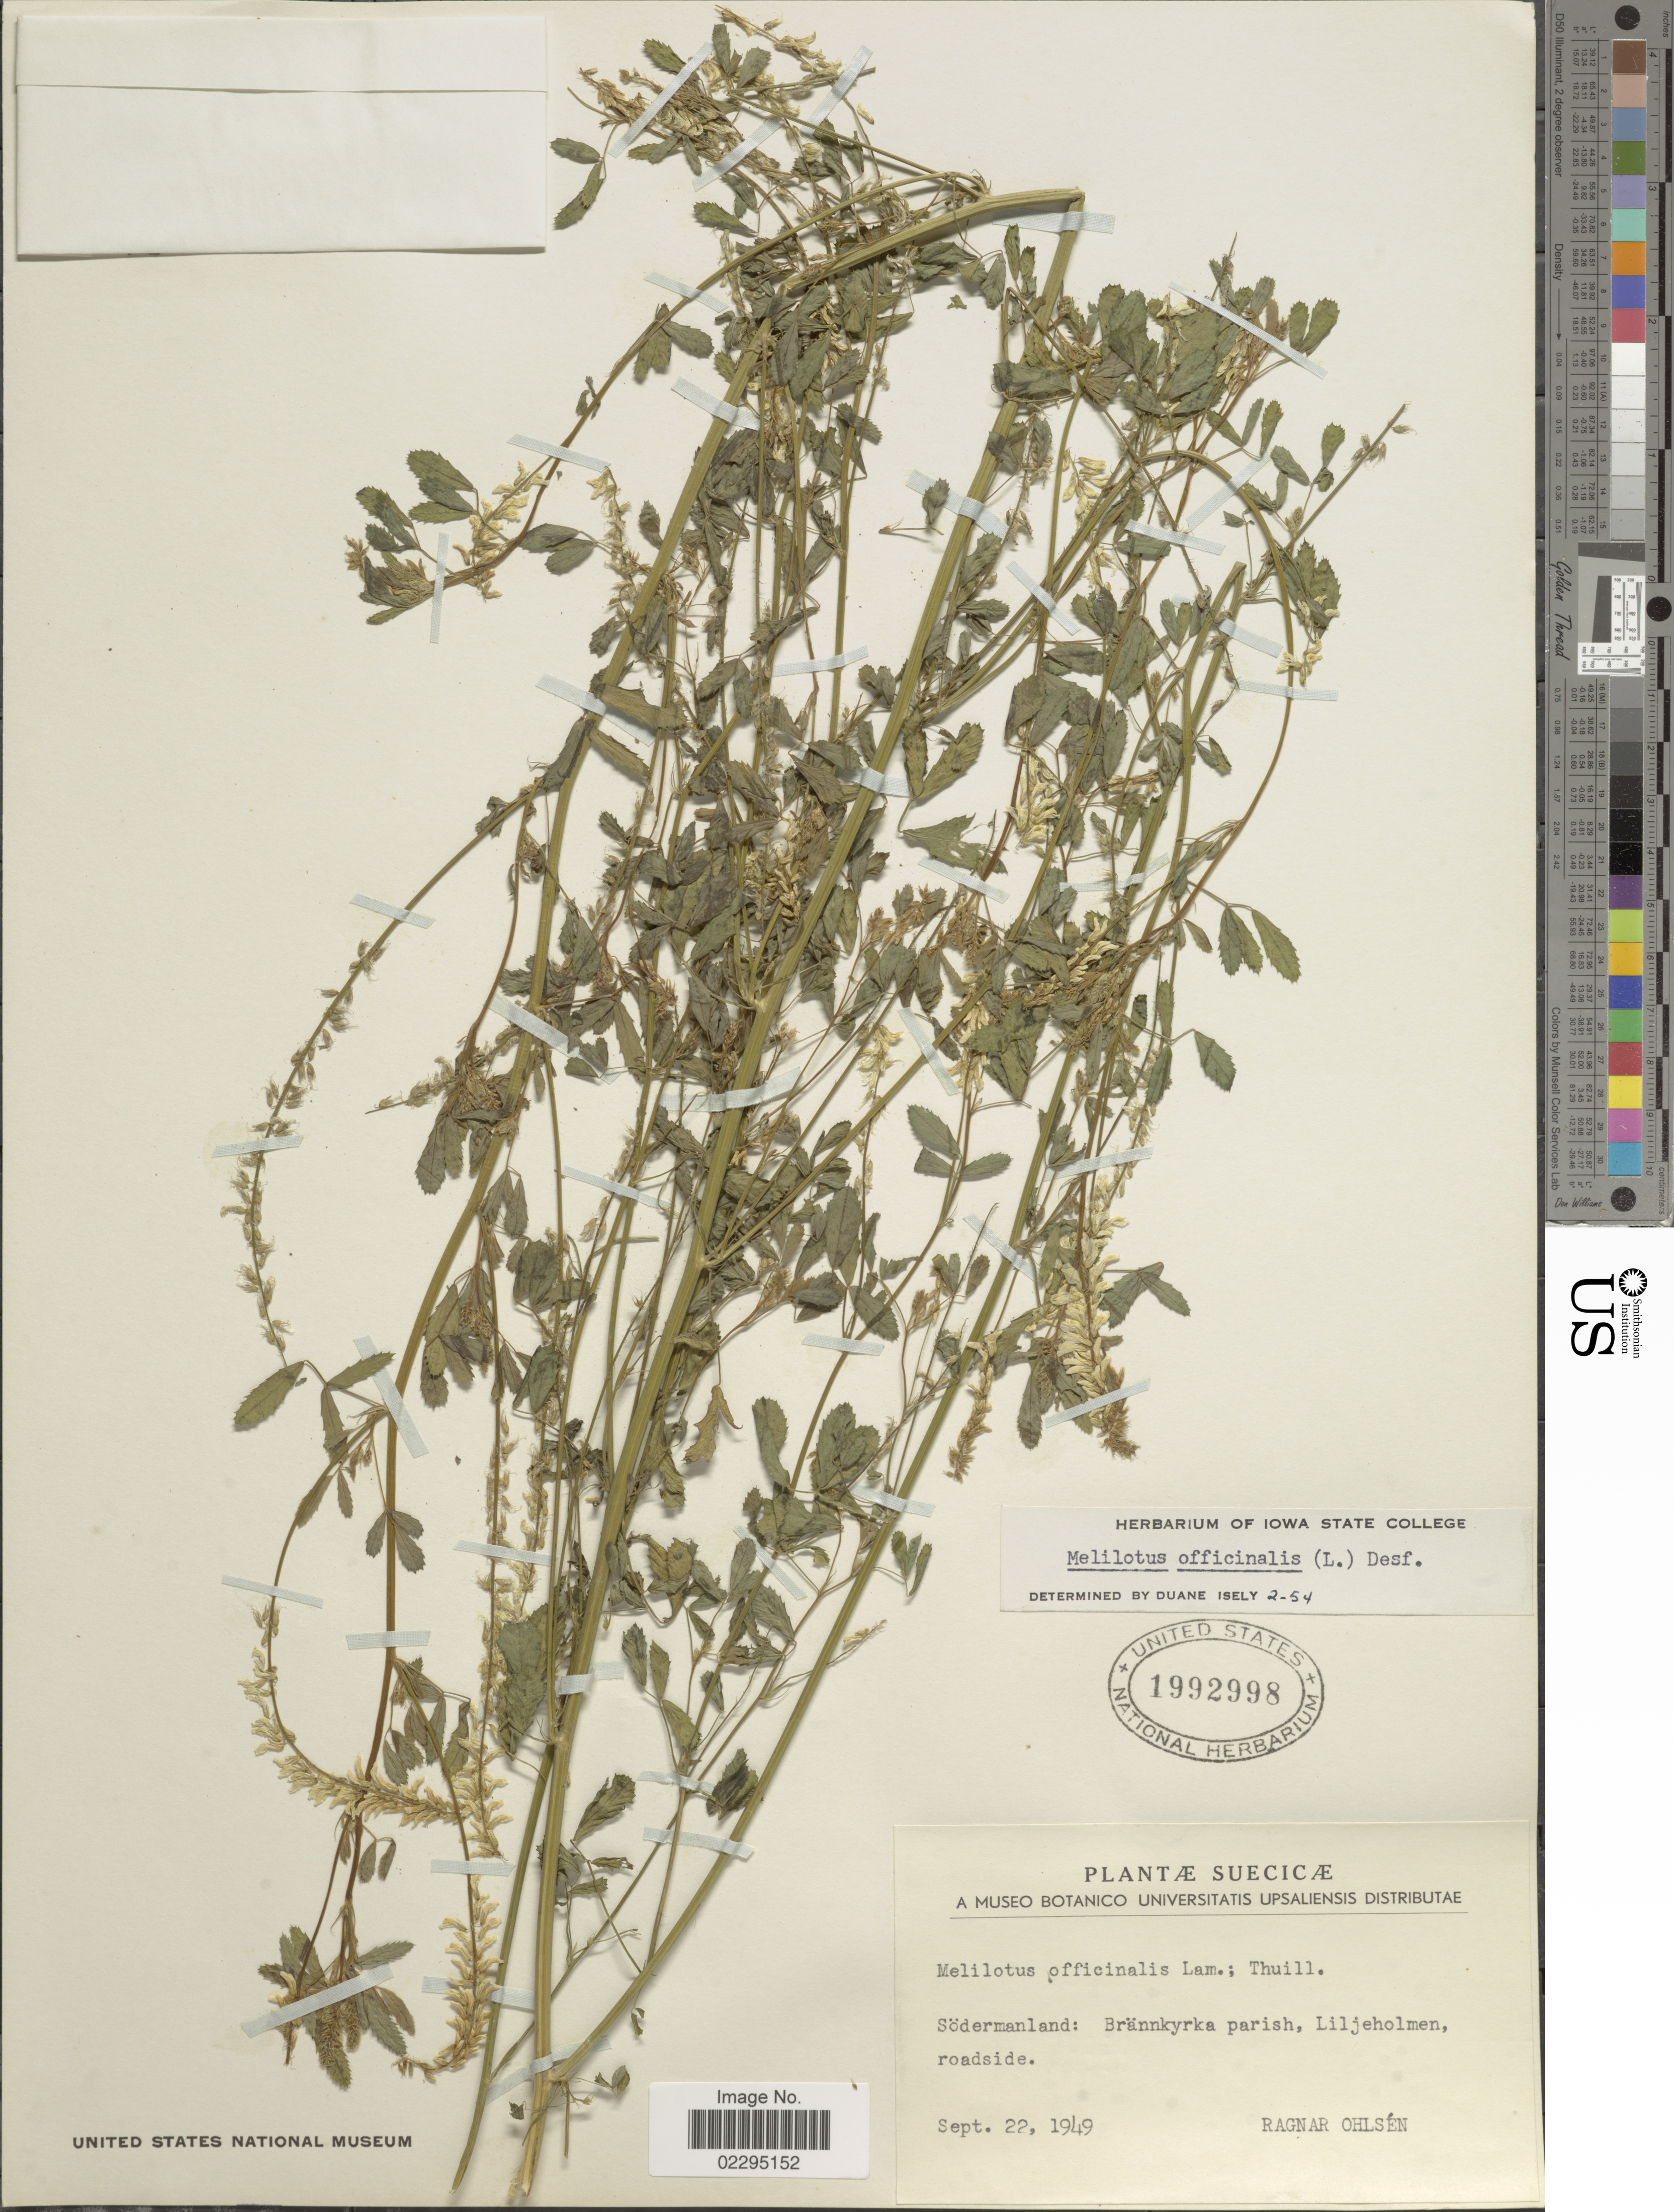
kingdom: Plantae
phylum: Tracheophyta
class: Magnoliopsida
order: Fabales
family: Fabaceae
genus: Melilotus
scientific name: Melilotus officinalis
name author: (L.) Lam.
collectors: R. Ohlsen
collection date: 1949-09-22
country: Sweden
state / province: Sodermanland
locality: Sodermanland: Brannkyrka parish, Liljeholmen roadside. Suecicae.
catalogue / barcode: US 1992998